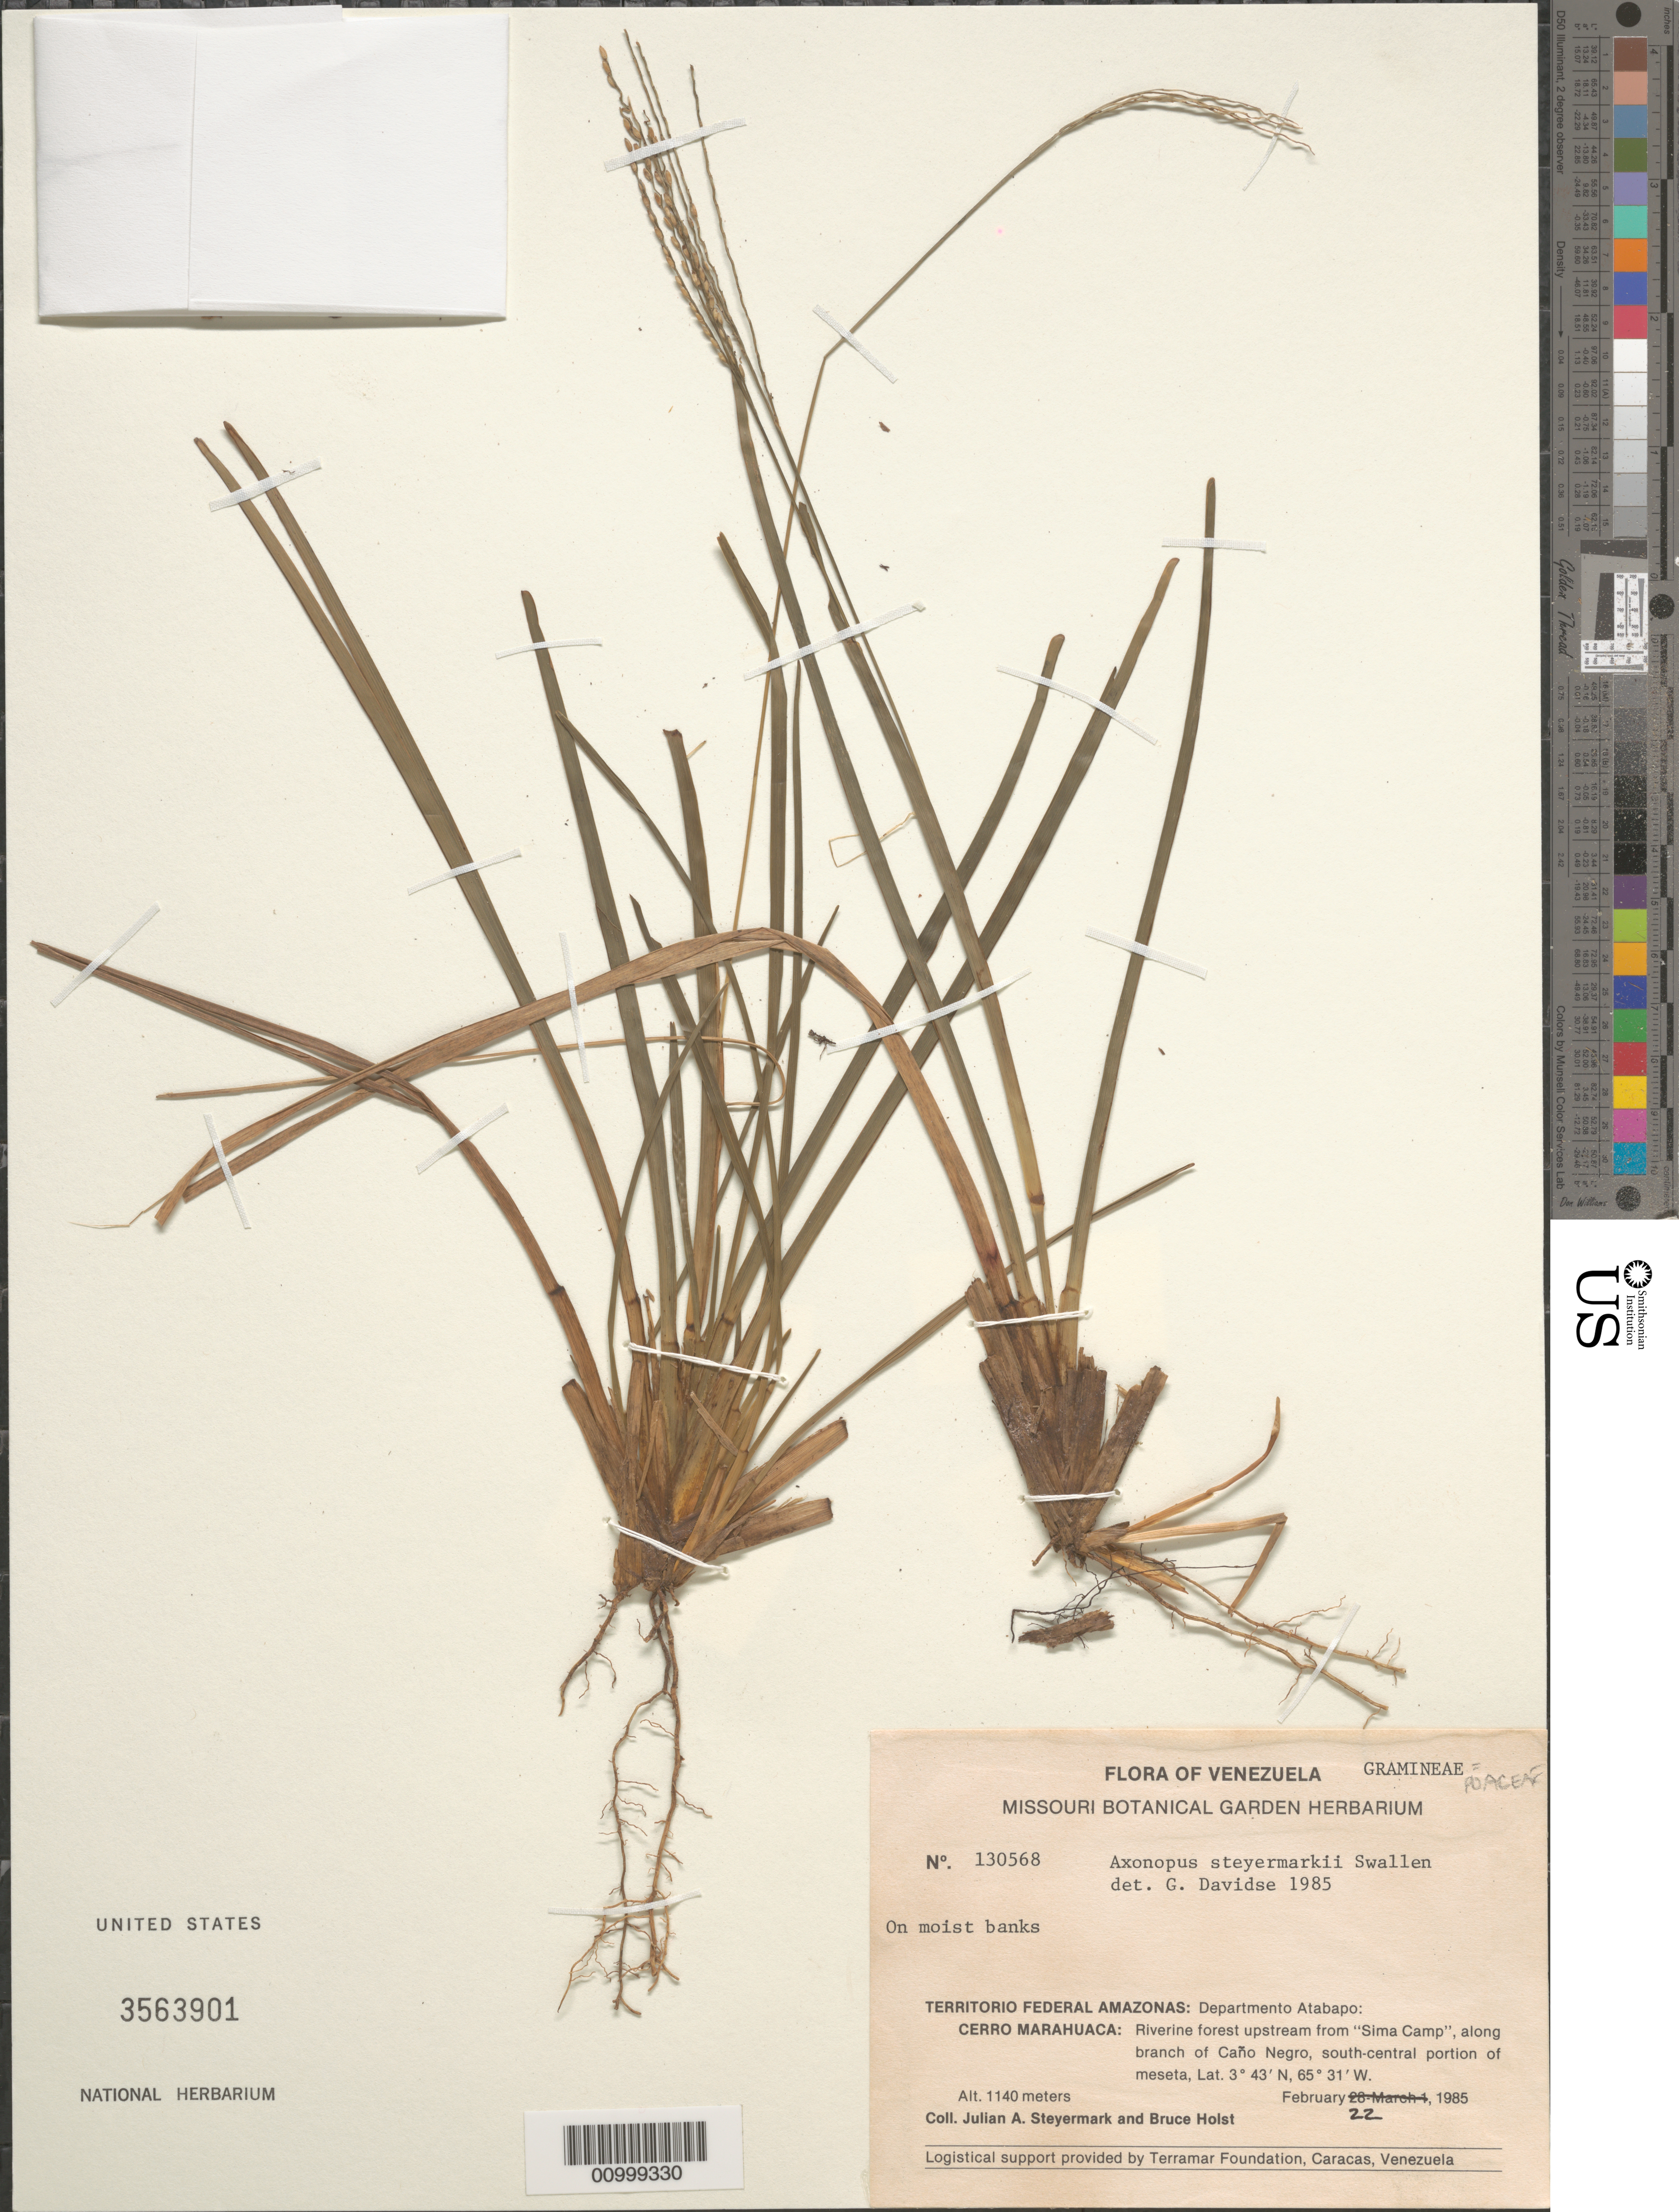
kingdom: Plantae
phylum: Tracheophyta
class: Liliopsida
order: Poales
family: Poaceae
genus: Axonopus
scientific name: Axonopus steyermarkii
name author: Swallen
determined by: Davidse, Gerrit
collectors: J. Steyermark & B. Holst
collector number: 130568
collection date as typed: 22-Feb-85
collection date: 1985-02-22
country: Venezuela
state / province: Amazonas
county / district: Atabapo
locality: Riverine forest upstream from "Sima Camp," along branch of Cano Negro, south-central portion of meseta.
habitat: On moist banks.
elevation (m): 1140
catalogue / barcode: US 3563901